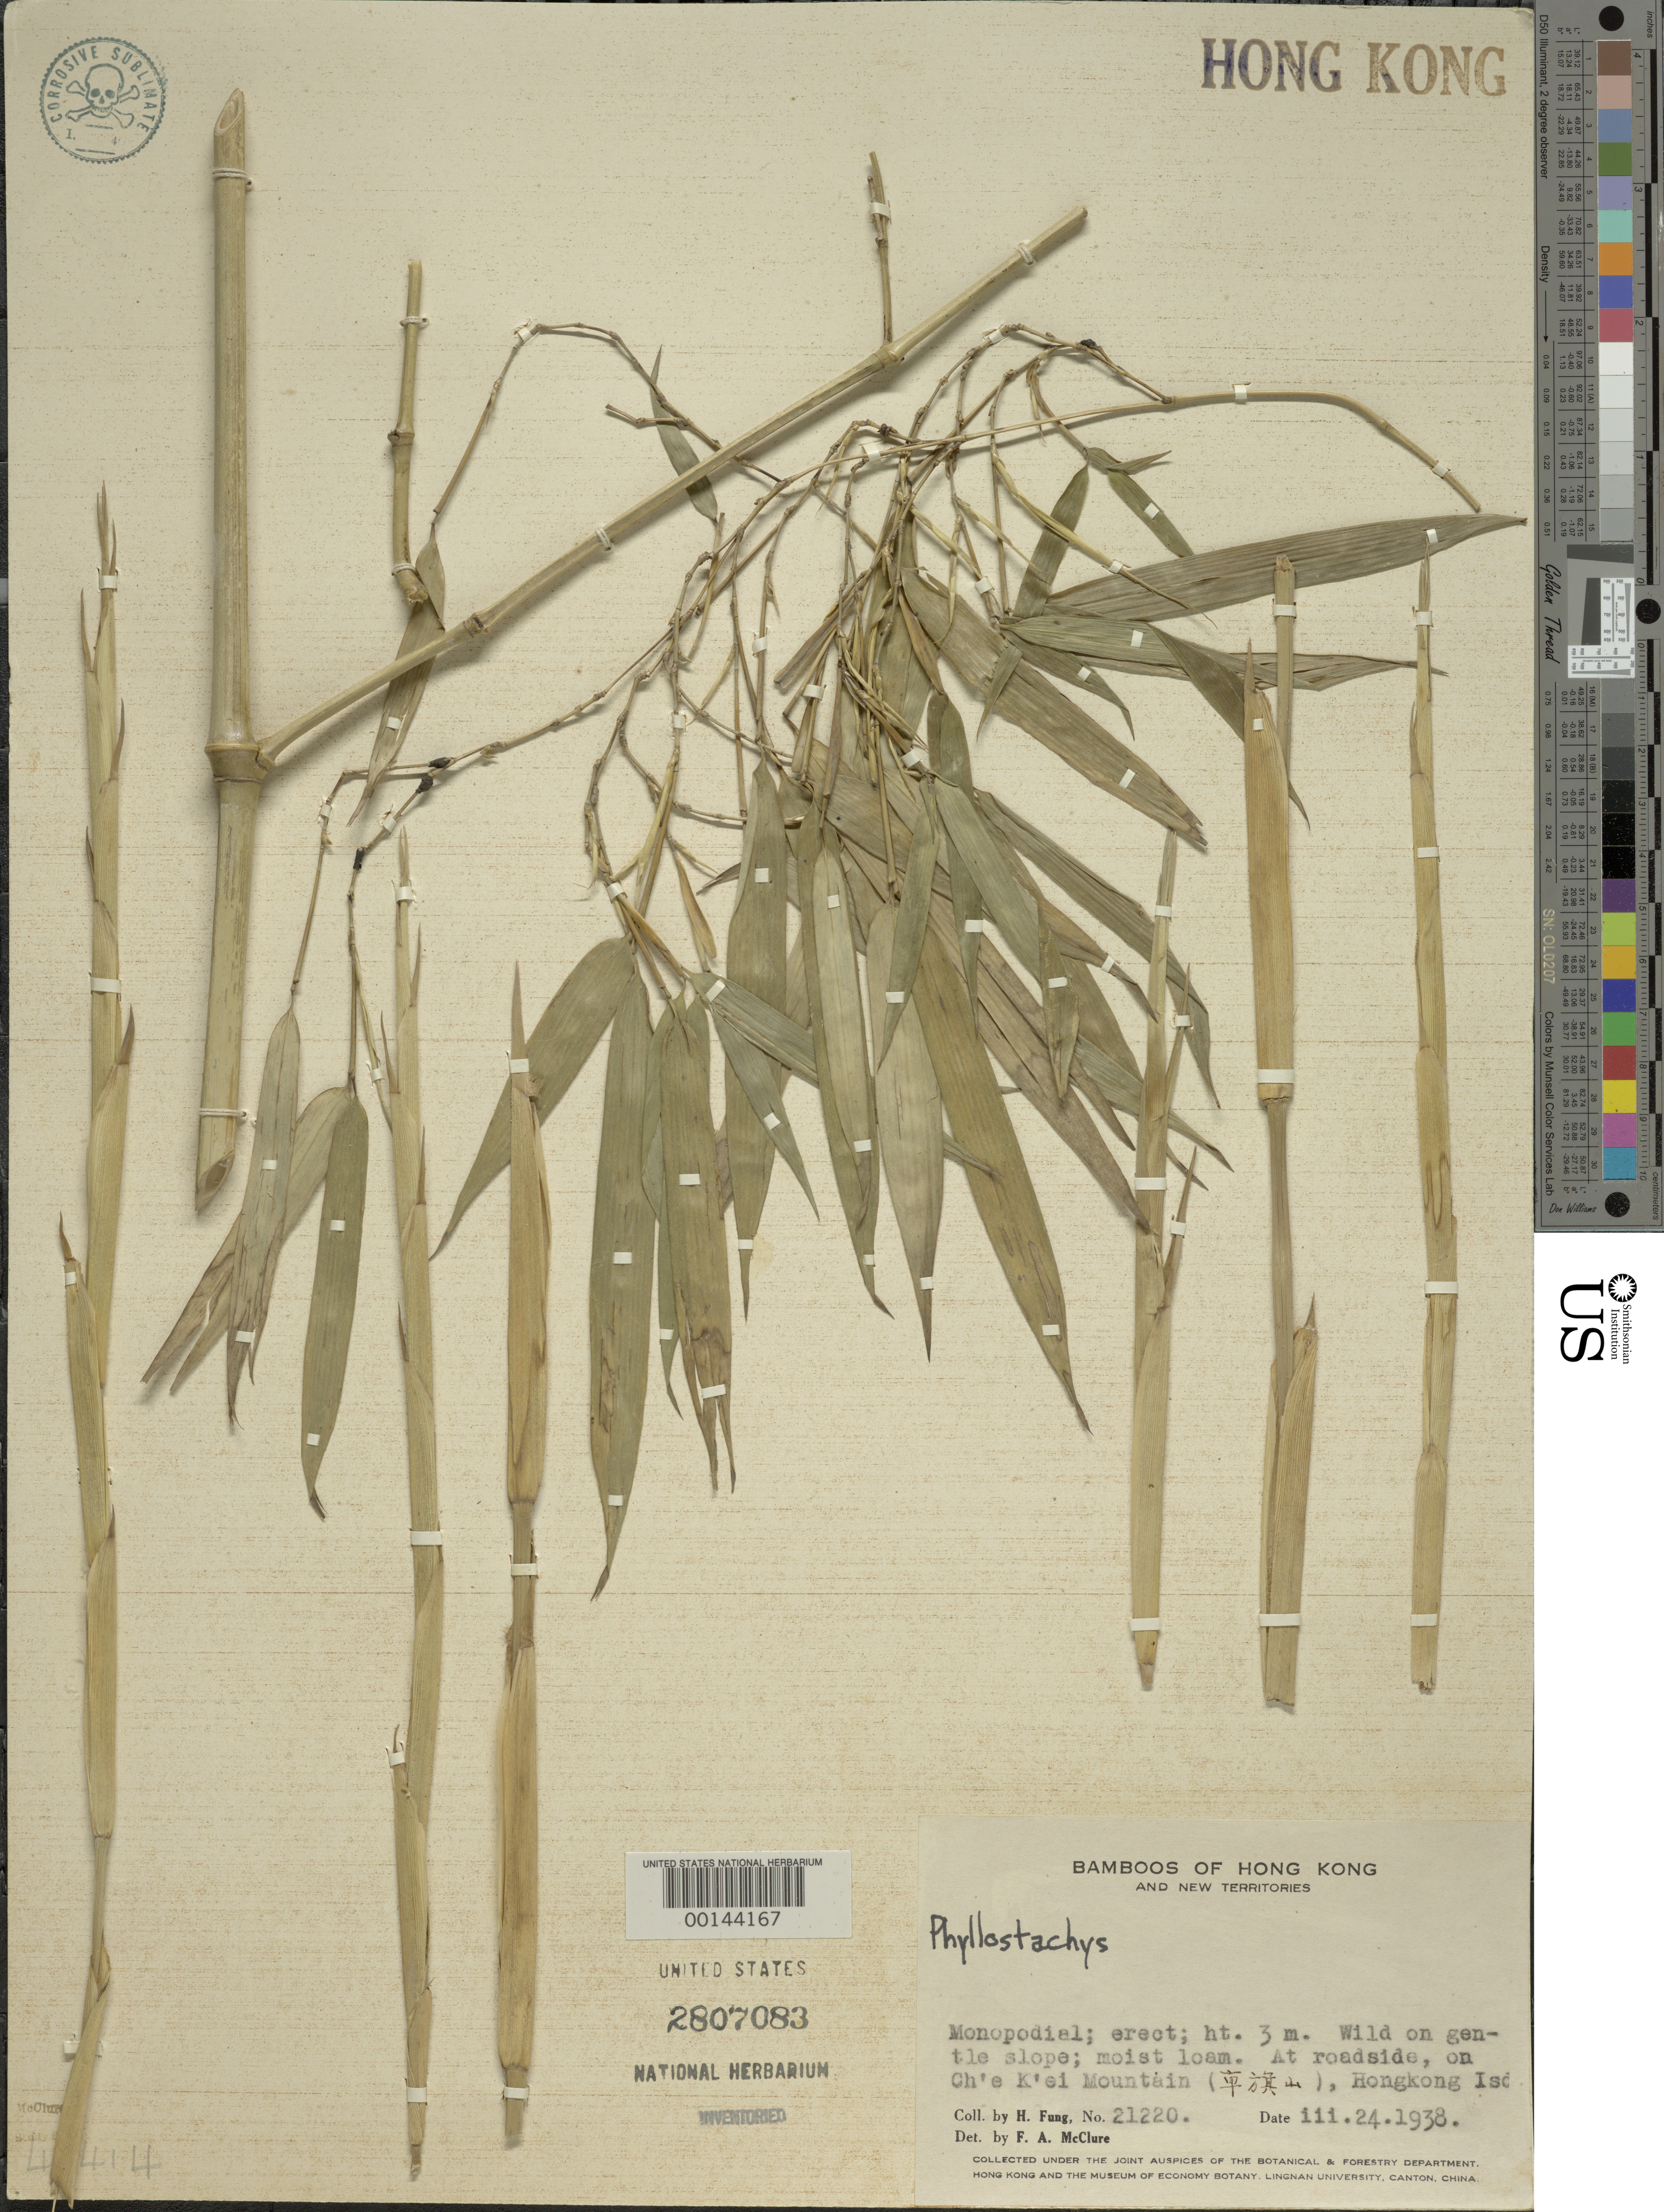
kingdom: Plantae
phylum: Tracheophyta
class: Liliopsida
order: Poales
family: Poaceae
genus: Phyllostachys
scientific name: Phyllostachys sp.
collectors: H. L. Fung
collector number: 21220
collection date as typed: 24 Mar 1938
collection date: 1938-03-24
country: China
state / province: Hong Kong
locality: Hong kong, ch'e k'ei mt.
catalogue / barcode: US 2807083